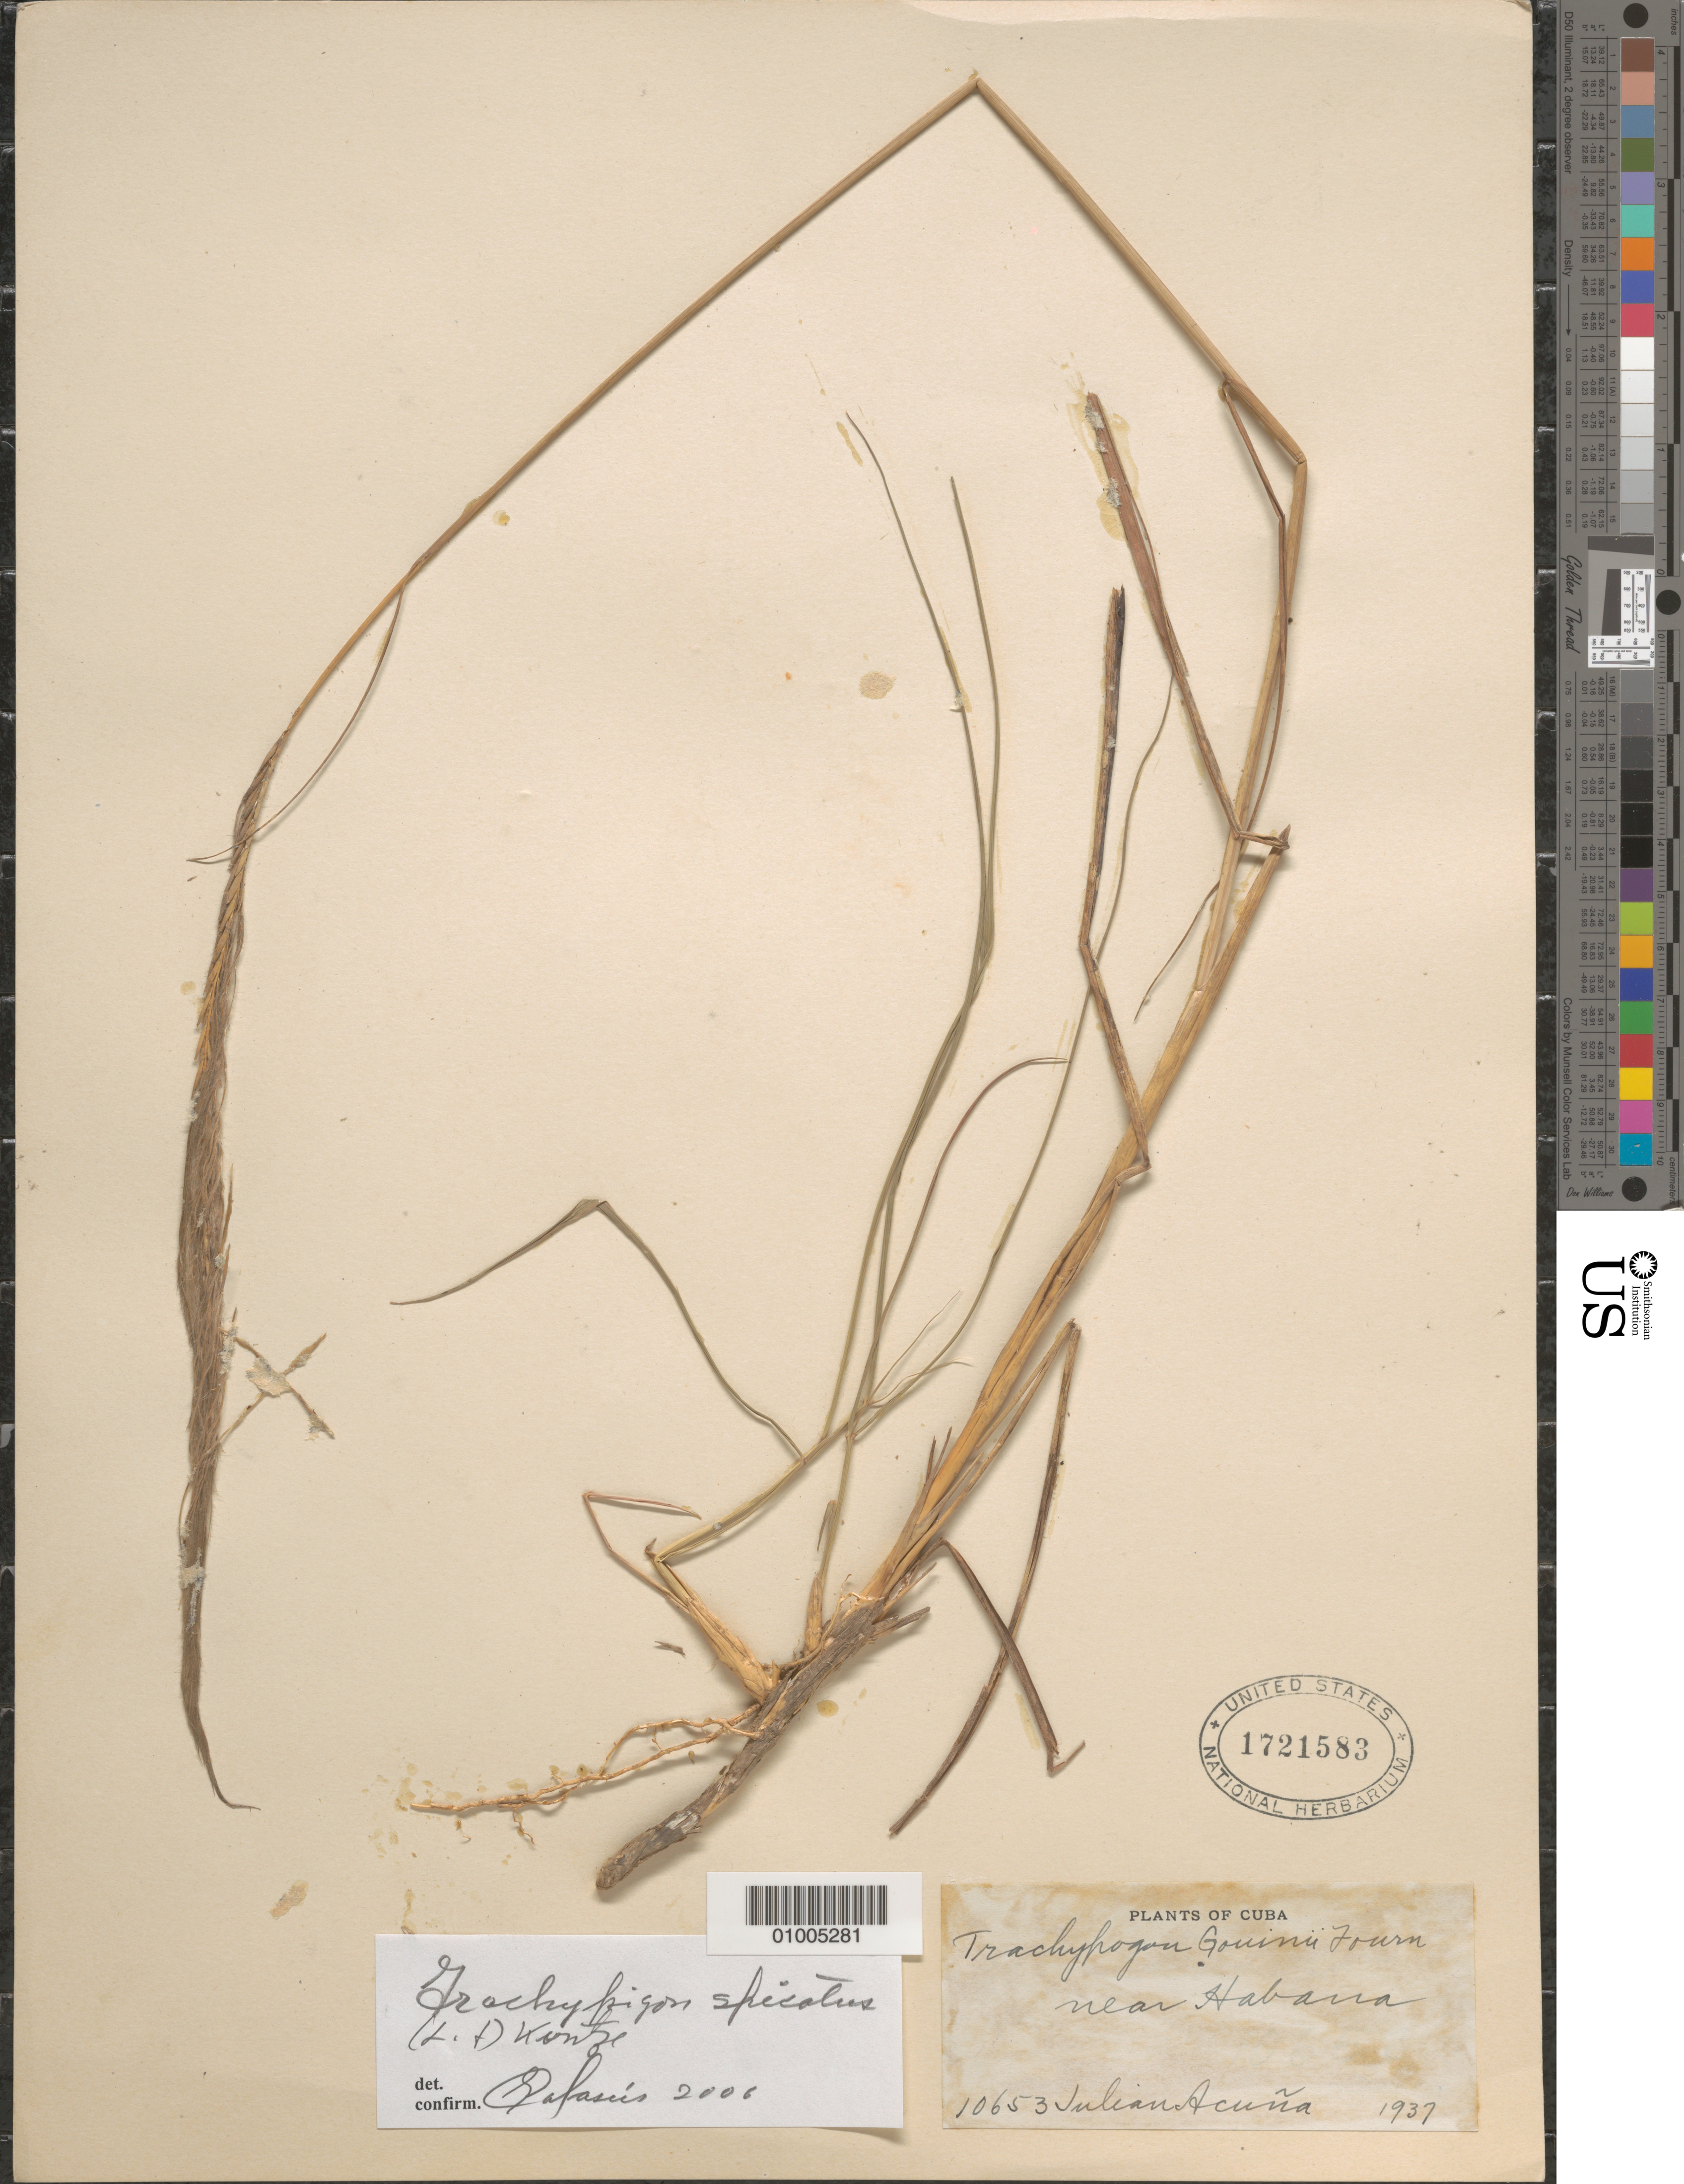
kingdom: Plantae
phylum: Tracheophyta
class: Liliopsida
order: Poales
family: Poaceae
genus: Trachypogon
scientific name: Trachypogon spicatus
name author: (L. f.) Kuntze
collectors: J. Acuña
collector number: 10653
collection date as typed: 1937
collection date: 1937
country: Cuba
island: Cuba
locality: near Habana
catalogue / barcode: US 1721583